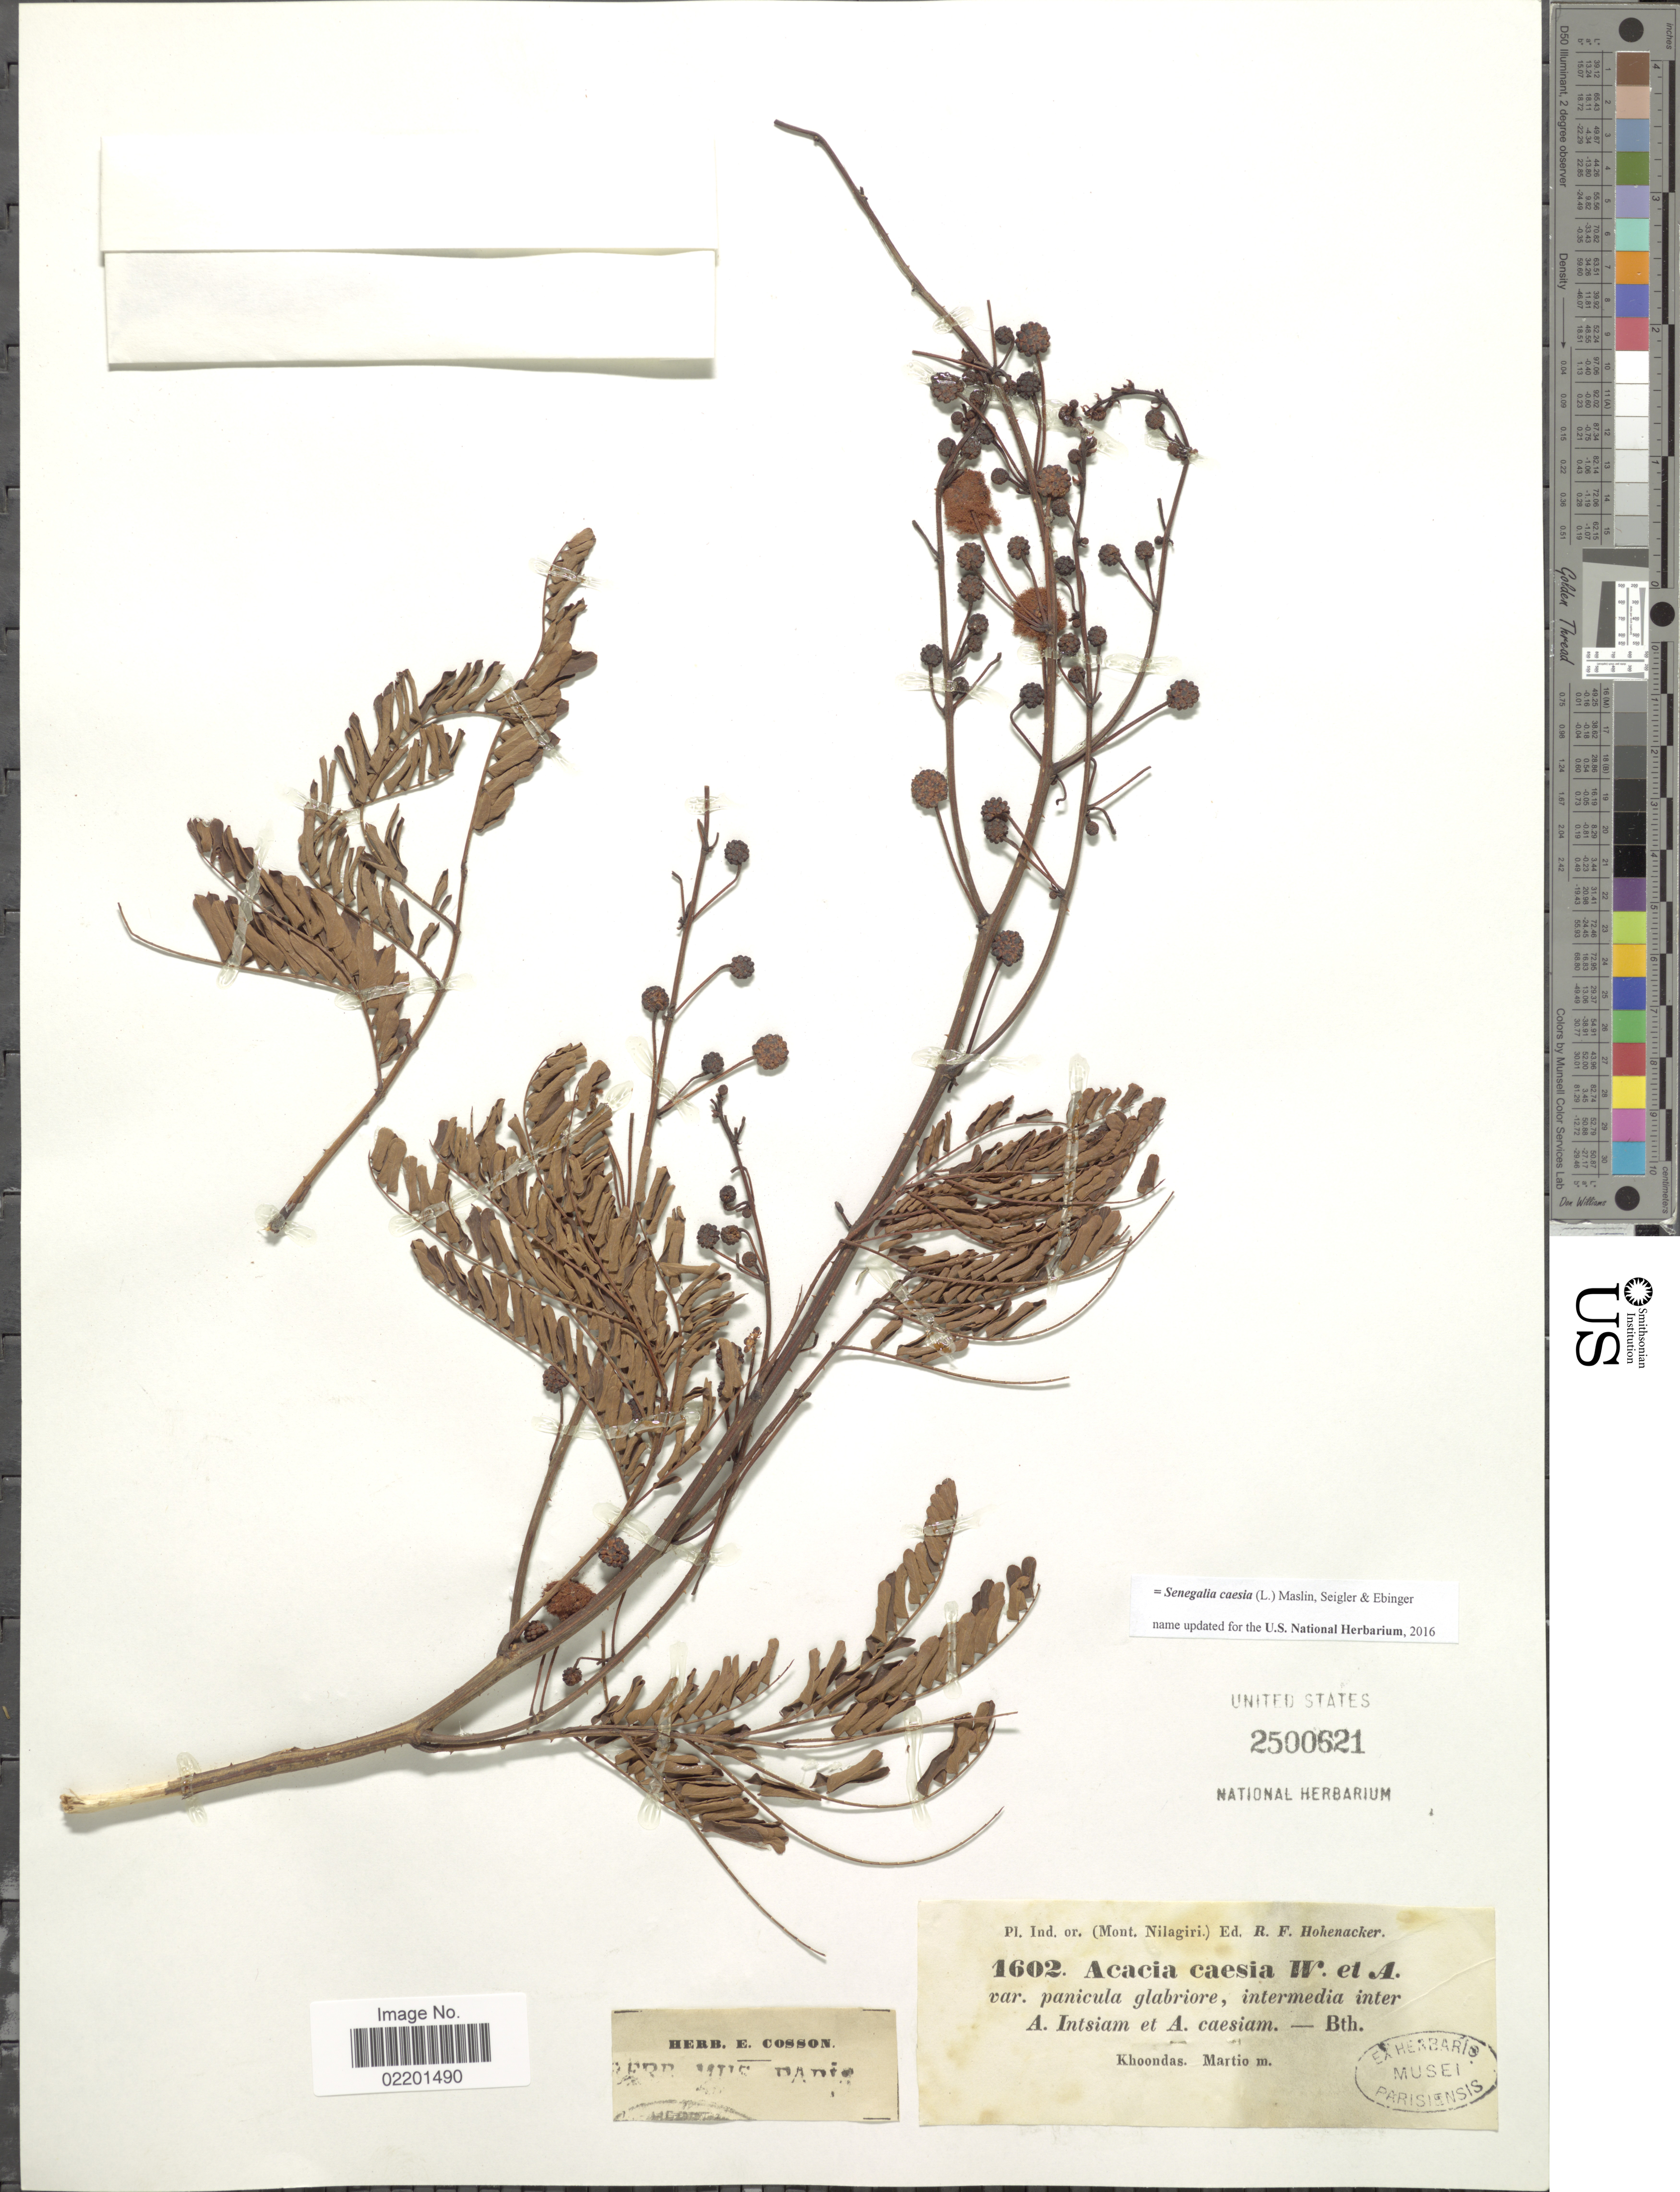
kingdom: Plantae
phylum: Tracheophyta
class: Magnoliopsida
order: Fabales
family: Fabaceae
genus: Senegalia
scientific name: Senegalia caesia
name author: (L.) Maslin et al.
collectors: R. F. Hohenacker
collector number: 1602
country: India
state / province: Orissa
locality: Pl. Ind. (Mont.Nilagiri), Khoondas.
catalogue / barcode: US 2500621